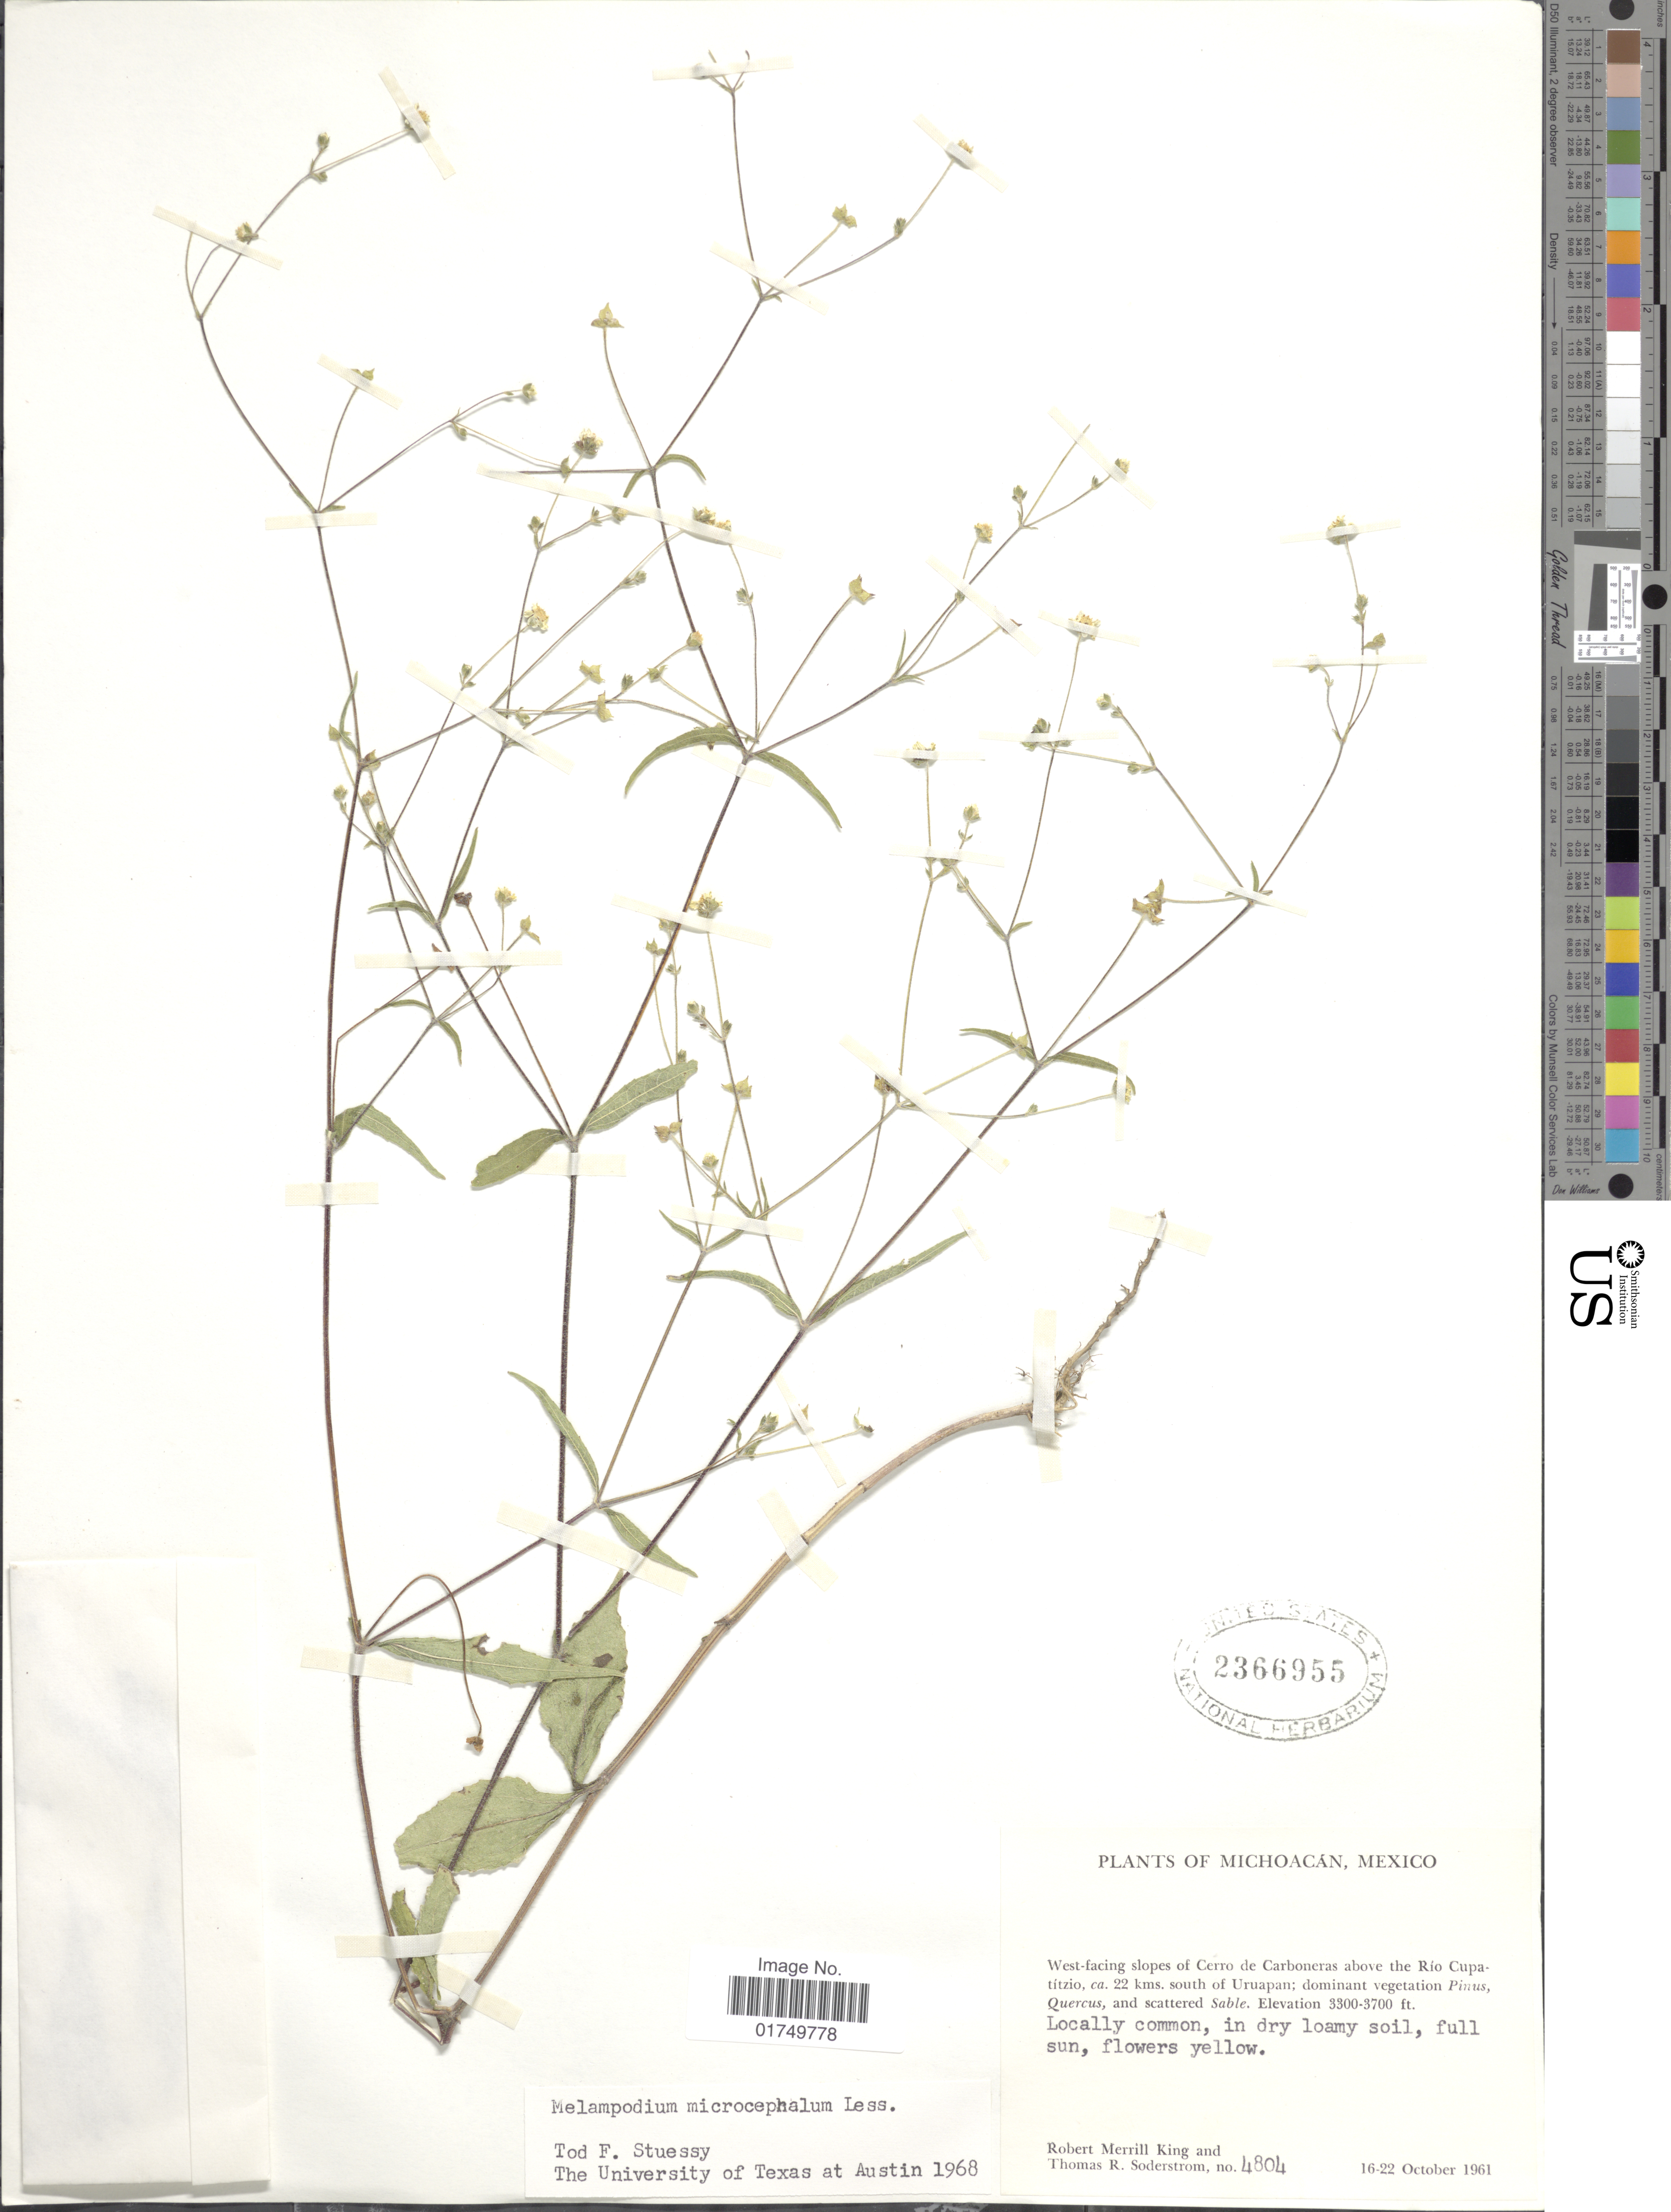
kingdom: Plantae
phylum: Tracheophyta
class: Magnoliopsida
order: Asterales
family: Asteraceae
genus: Melampodium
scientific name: Melampodium microcephalum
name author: Less.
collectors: R. M. King & T. R. Soderstrom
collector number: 4804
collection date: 1961-10-16/1961-10-22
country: Mexico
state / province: Michoacán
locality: Cerro de Carboneras above the Río Cupatítzio, ca. 22 kms. south of Uruapan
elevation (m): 1006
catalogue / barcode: US 2366955